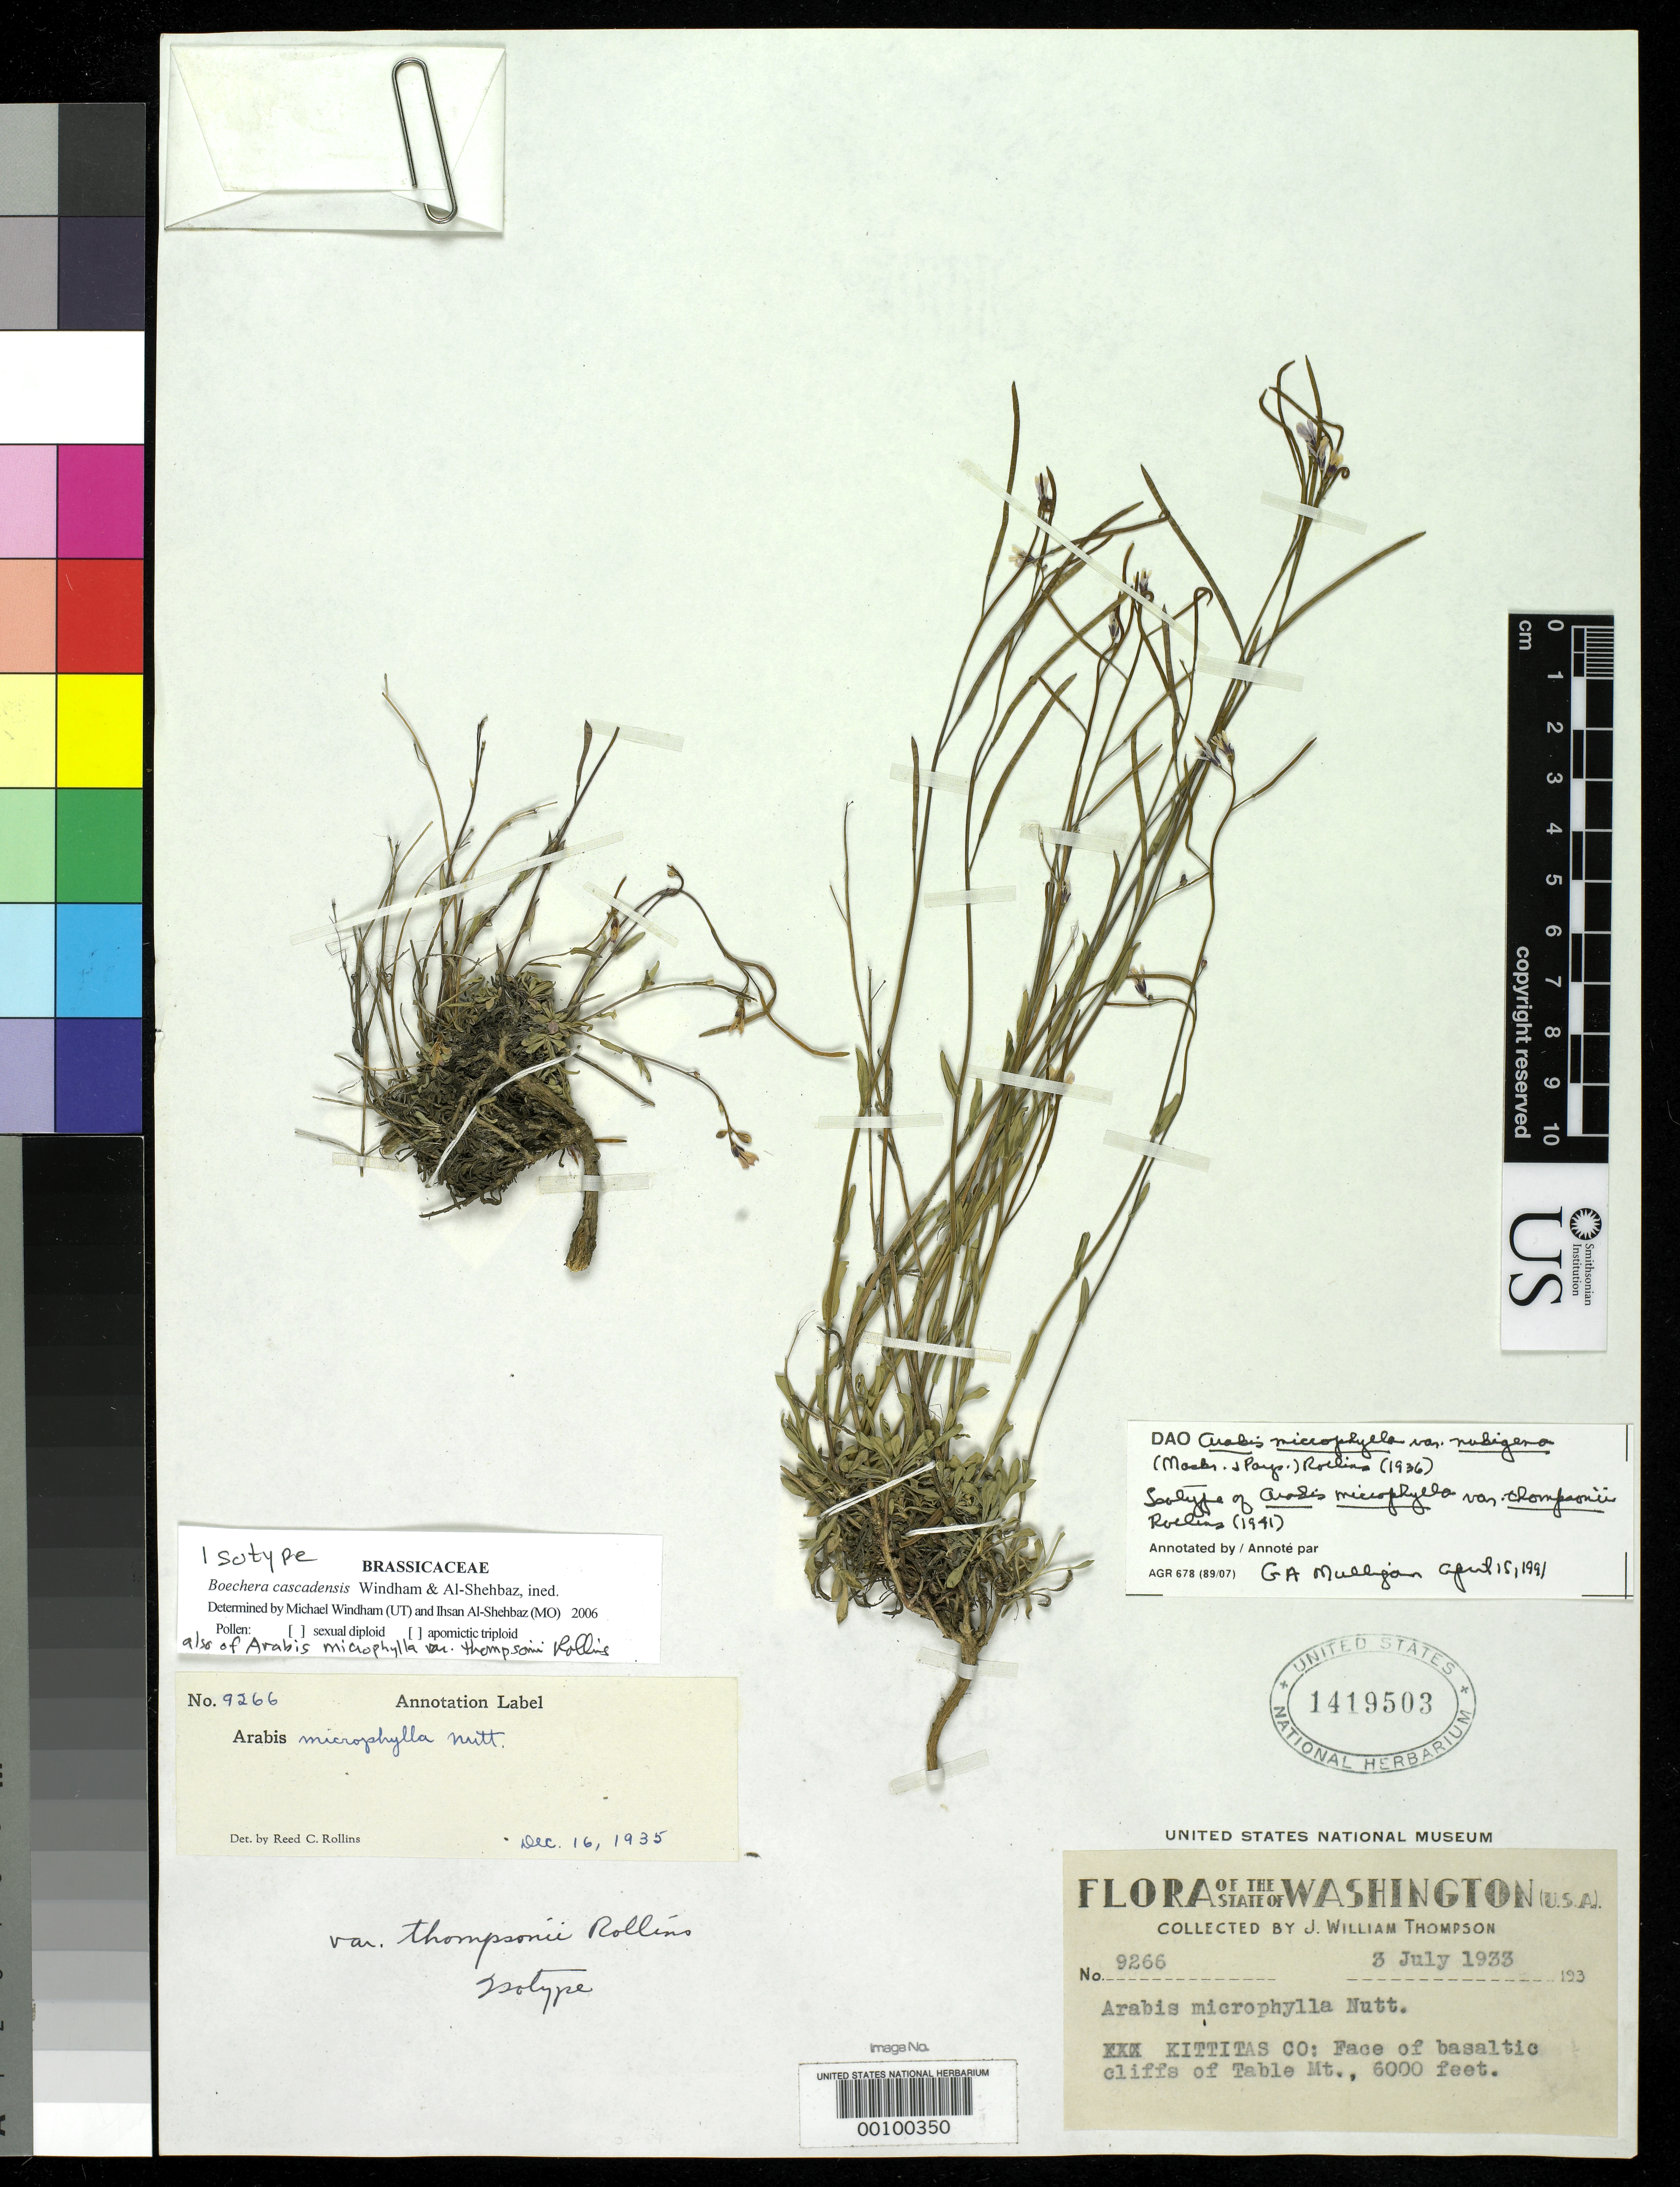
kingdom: Plantae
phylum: Tracheophyta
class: Magnoliopsida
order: Brassicales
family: Brassicaceae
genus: Arabis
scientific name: Arabis microphylla var. thompsonii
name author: Rollins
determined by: Windham, M. D.; Al-Shehbaz, I. A.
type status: Isotype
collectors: J. W. Thompson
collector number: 9266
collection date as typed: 03 Jul 1933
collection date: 1933-07-03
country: United States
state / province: Washington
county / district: Kittitas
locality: Kittitas Co: face of basaltic cliffs of Table Mt.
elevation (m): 1829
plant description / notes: Also an isotype of Boechera cascadensis Windham & Al-Shehbaz.; Nom. nov. for Arabis microphylla var. thompsonii Rollins, non Boechera thompsonii (S.L. Welsh) N.H. Holmgren.; Also an isotype of Arabis microphylla var. thompsonii Rollins.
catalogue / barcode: US 1419503